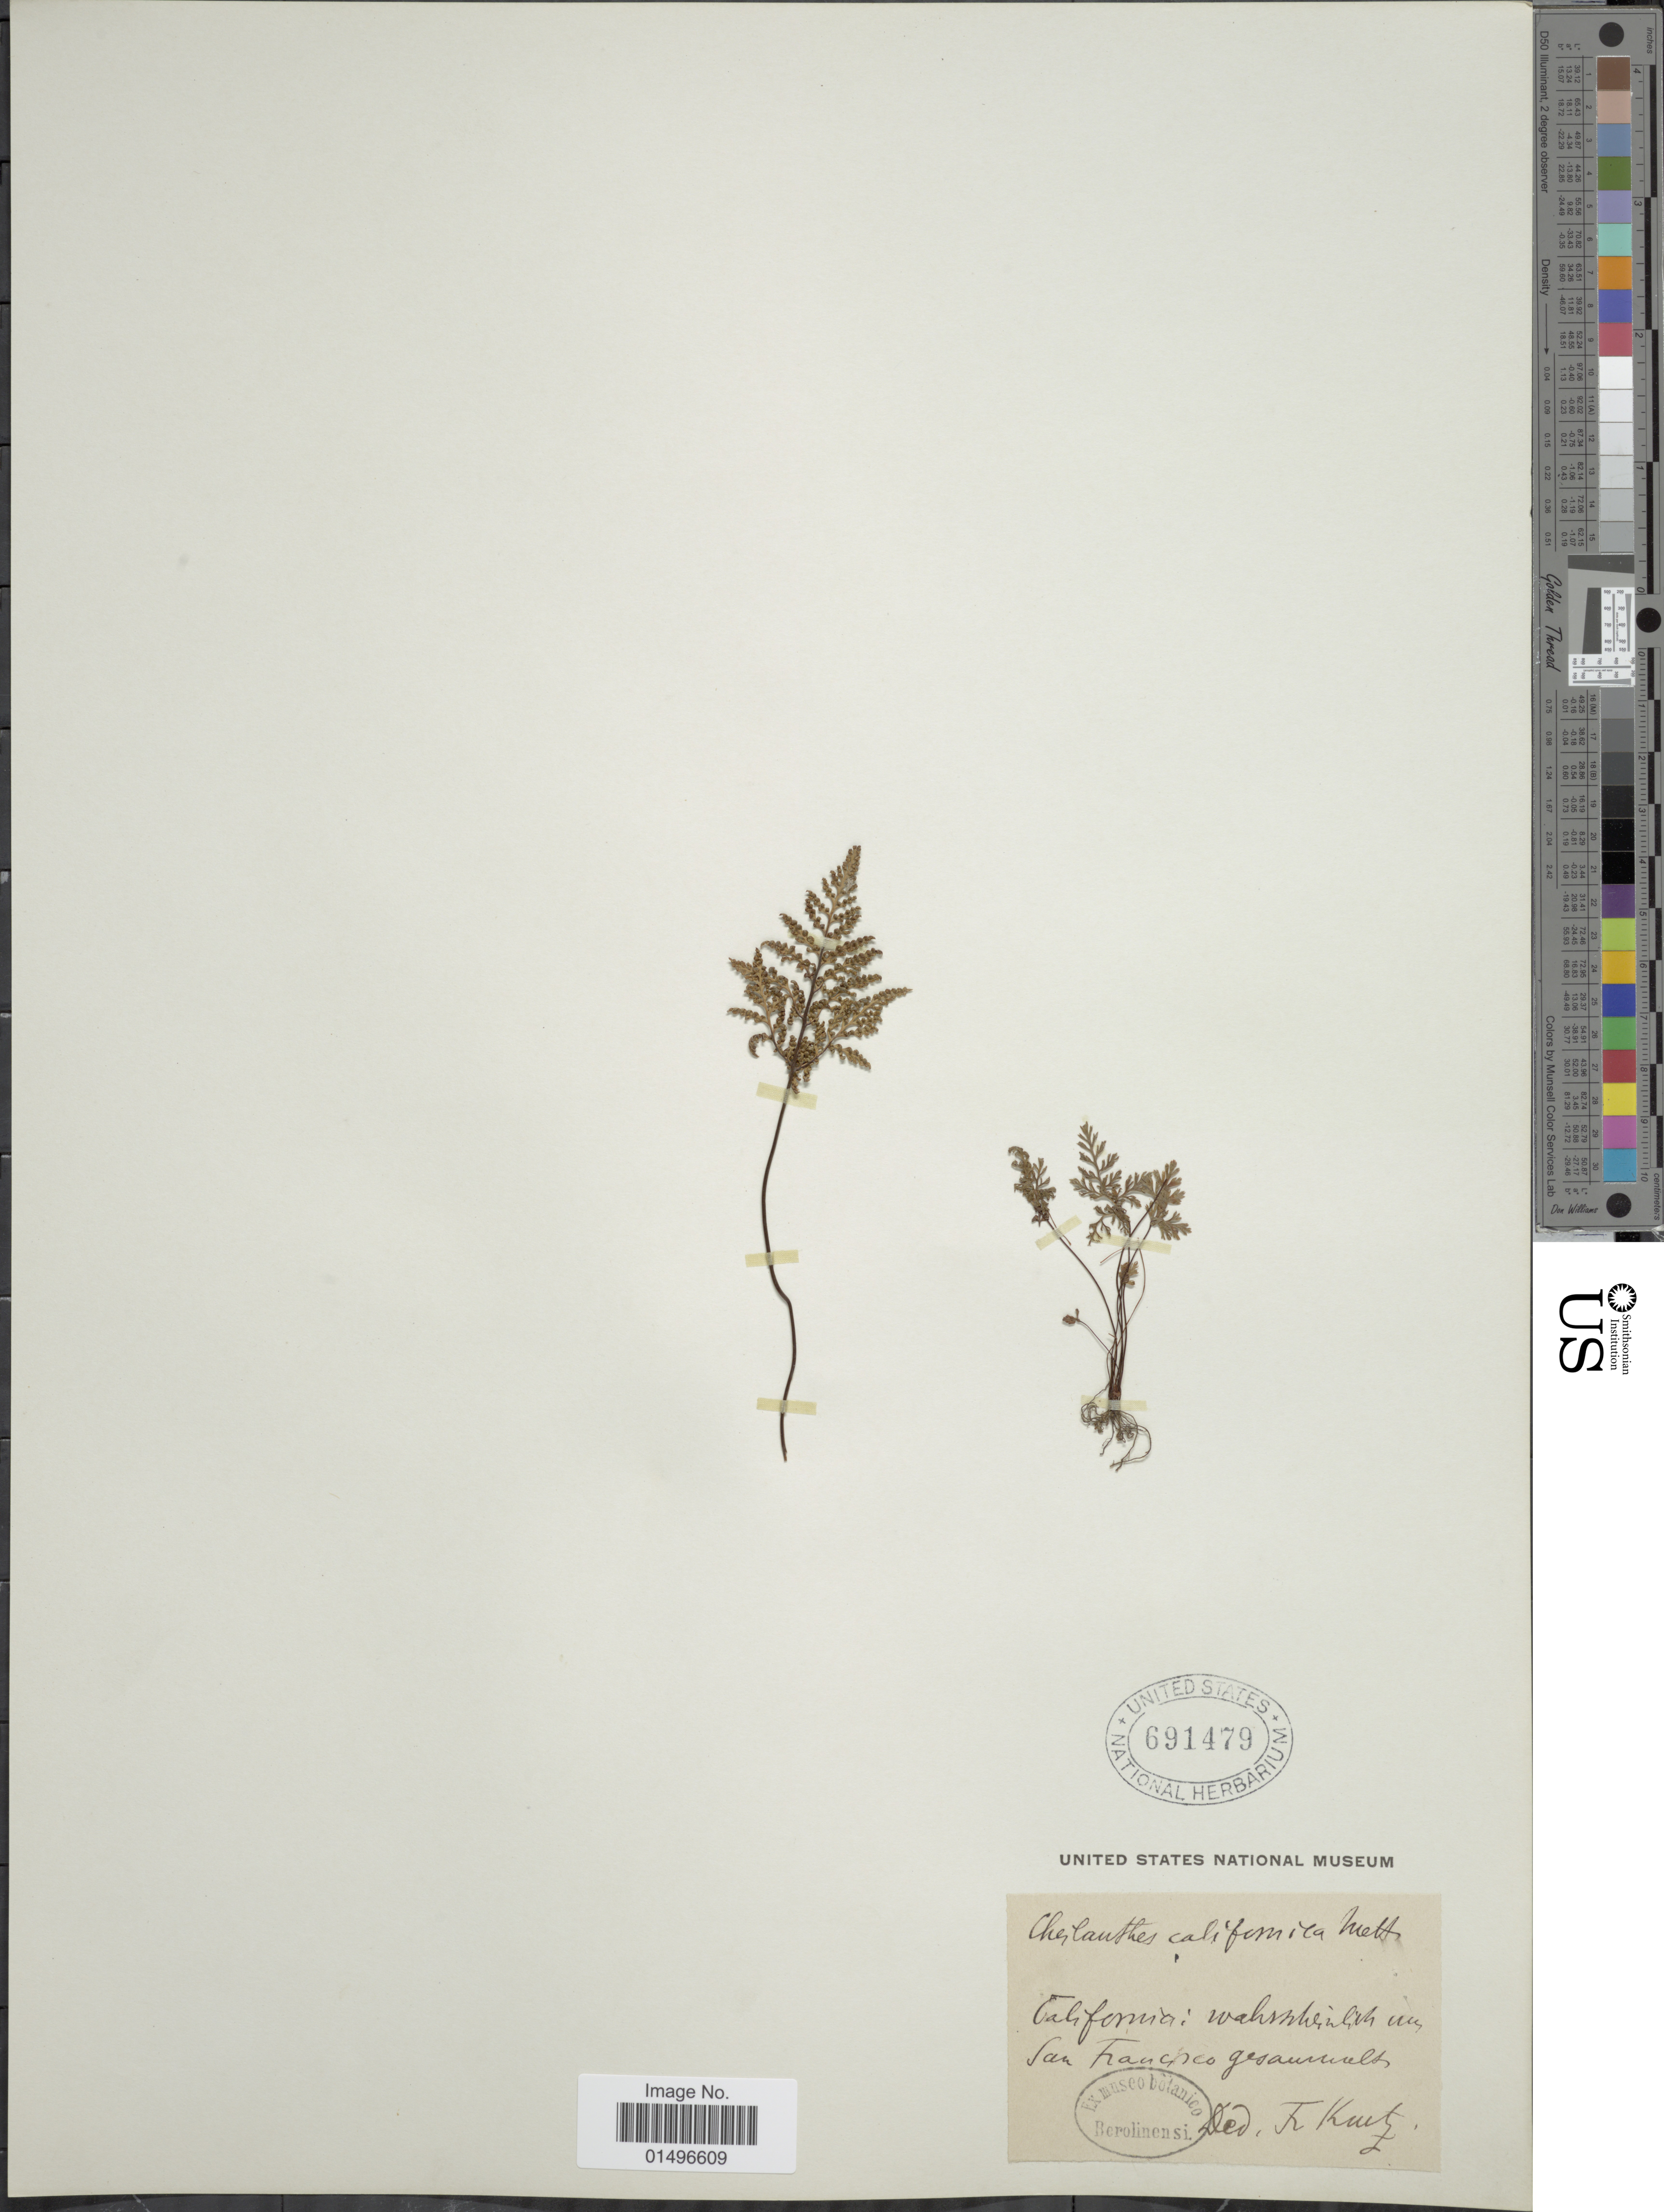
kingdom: Plantae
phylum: Tracheophyta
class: Polypodiopsida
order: Polypodiales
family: Pteridaceae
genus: Aspidotis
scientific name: Aspidotis californica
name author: (Hook.) Nutt. ex Copel.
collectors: ex Museo Botanico Berolinensi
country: United States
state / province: California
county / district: San Francisco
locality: San Francisco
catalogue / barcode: US 691479